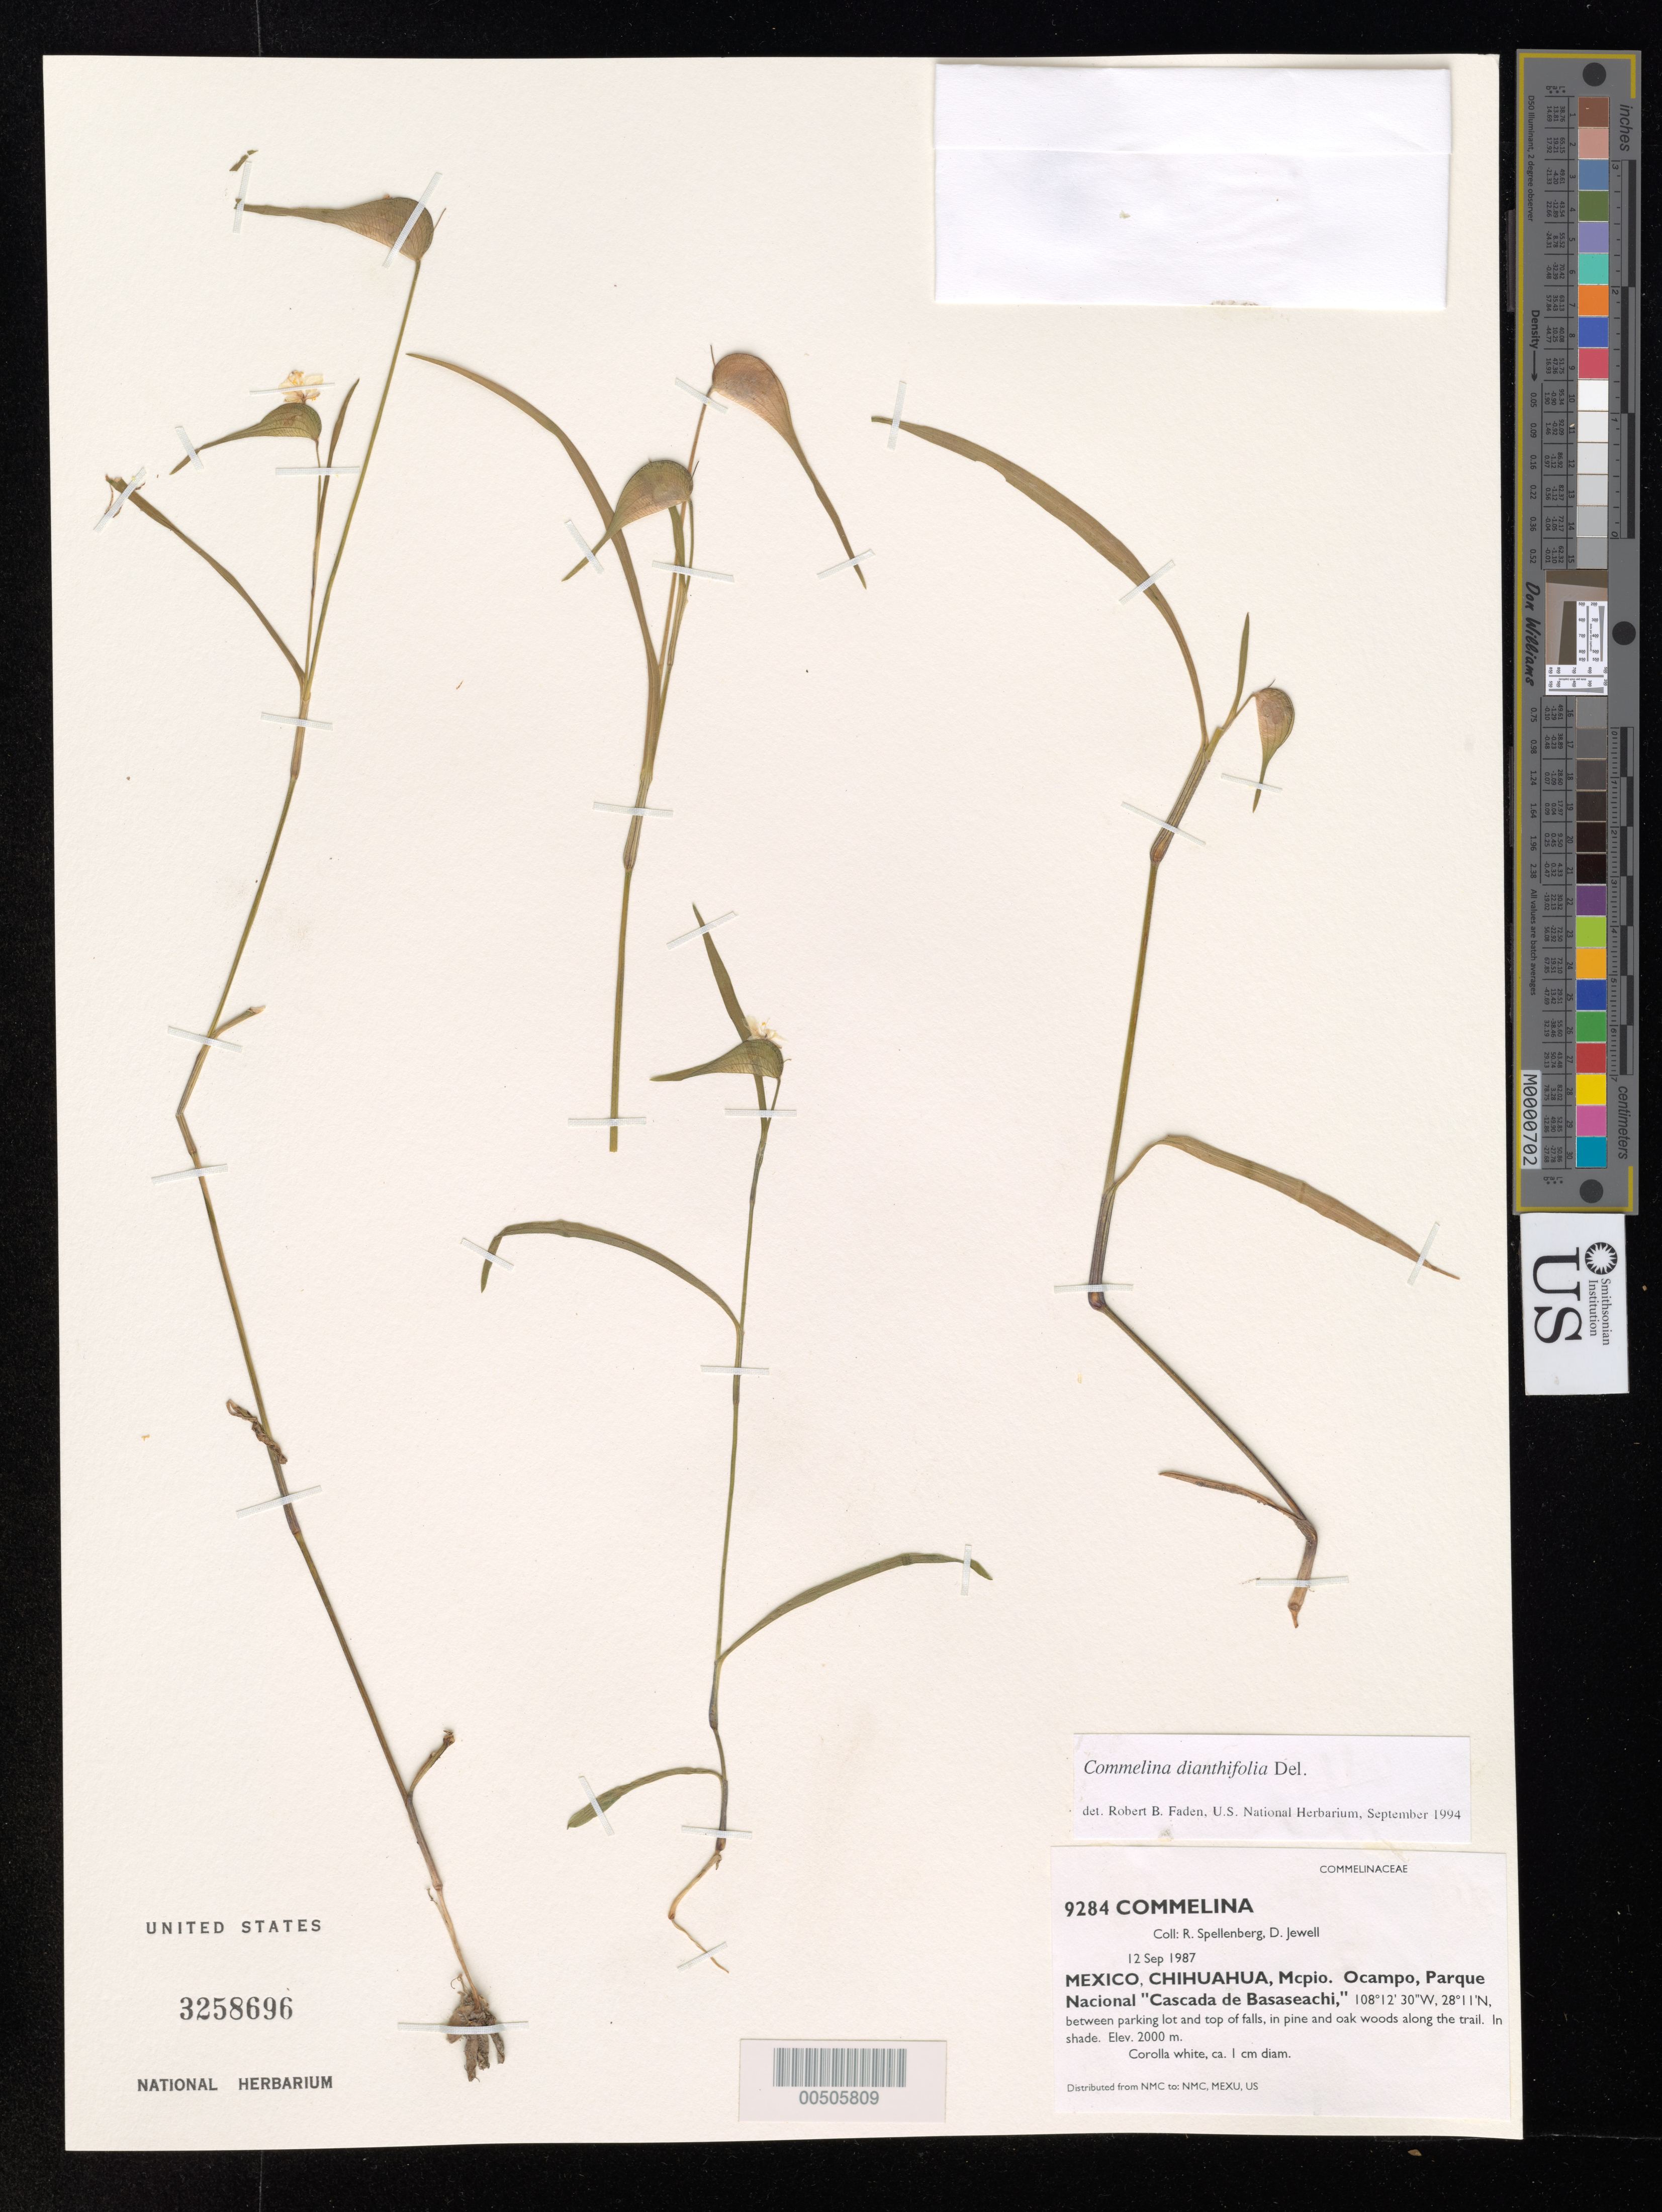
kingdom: Plantae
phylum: Tracheophyta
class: Liliopsida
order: Commelinales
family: Commelinaceae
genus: Commelina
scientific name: Commelina dianthifolia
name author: Redouté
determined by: Faden, Robert B., (US), Smithsonian Institution - National Museum of Natural History (UNITED STATES)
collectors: R. W. Spellenberg & D. Jewell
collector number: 9284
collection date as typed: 12 Sep 1987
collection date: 1987-09-12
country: Mexico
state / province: Chihuahua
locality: Ocampo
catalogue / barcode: US 3258696